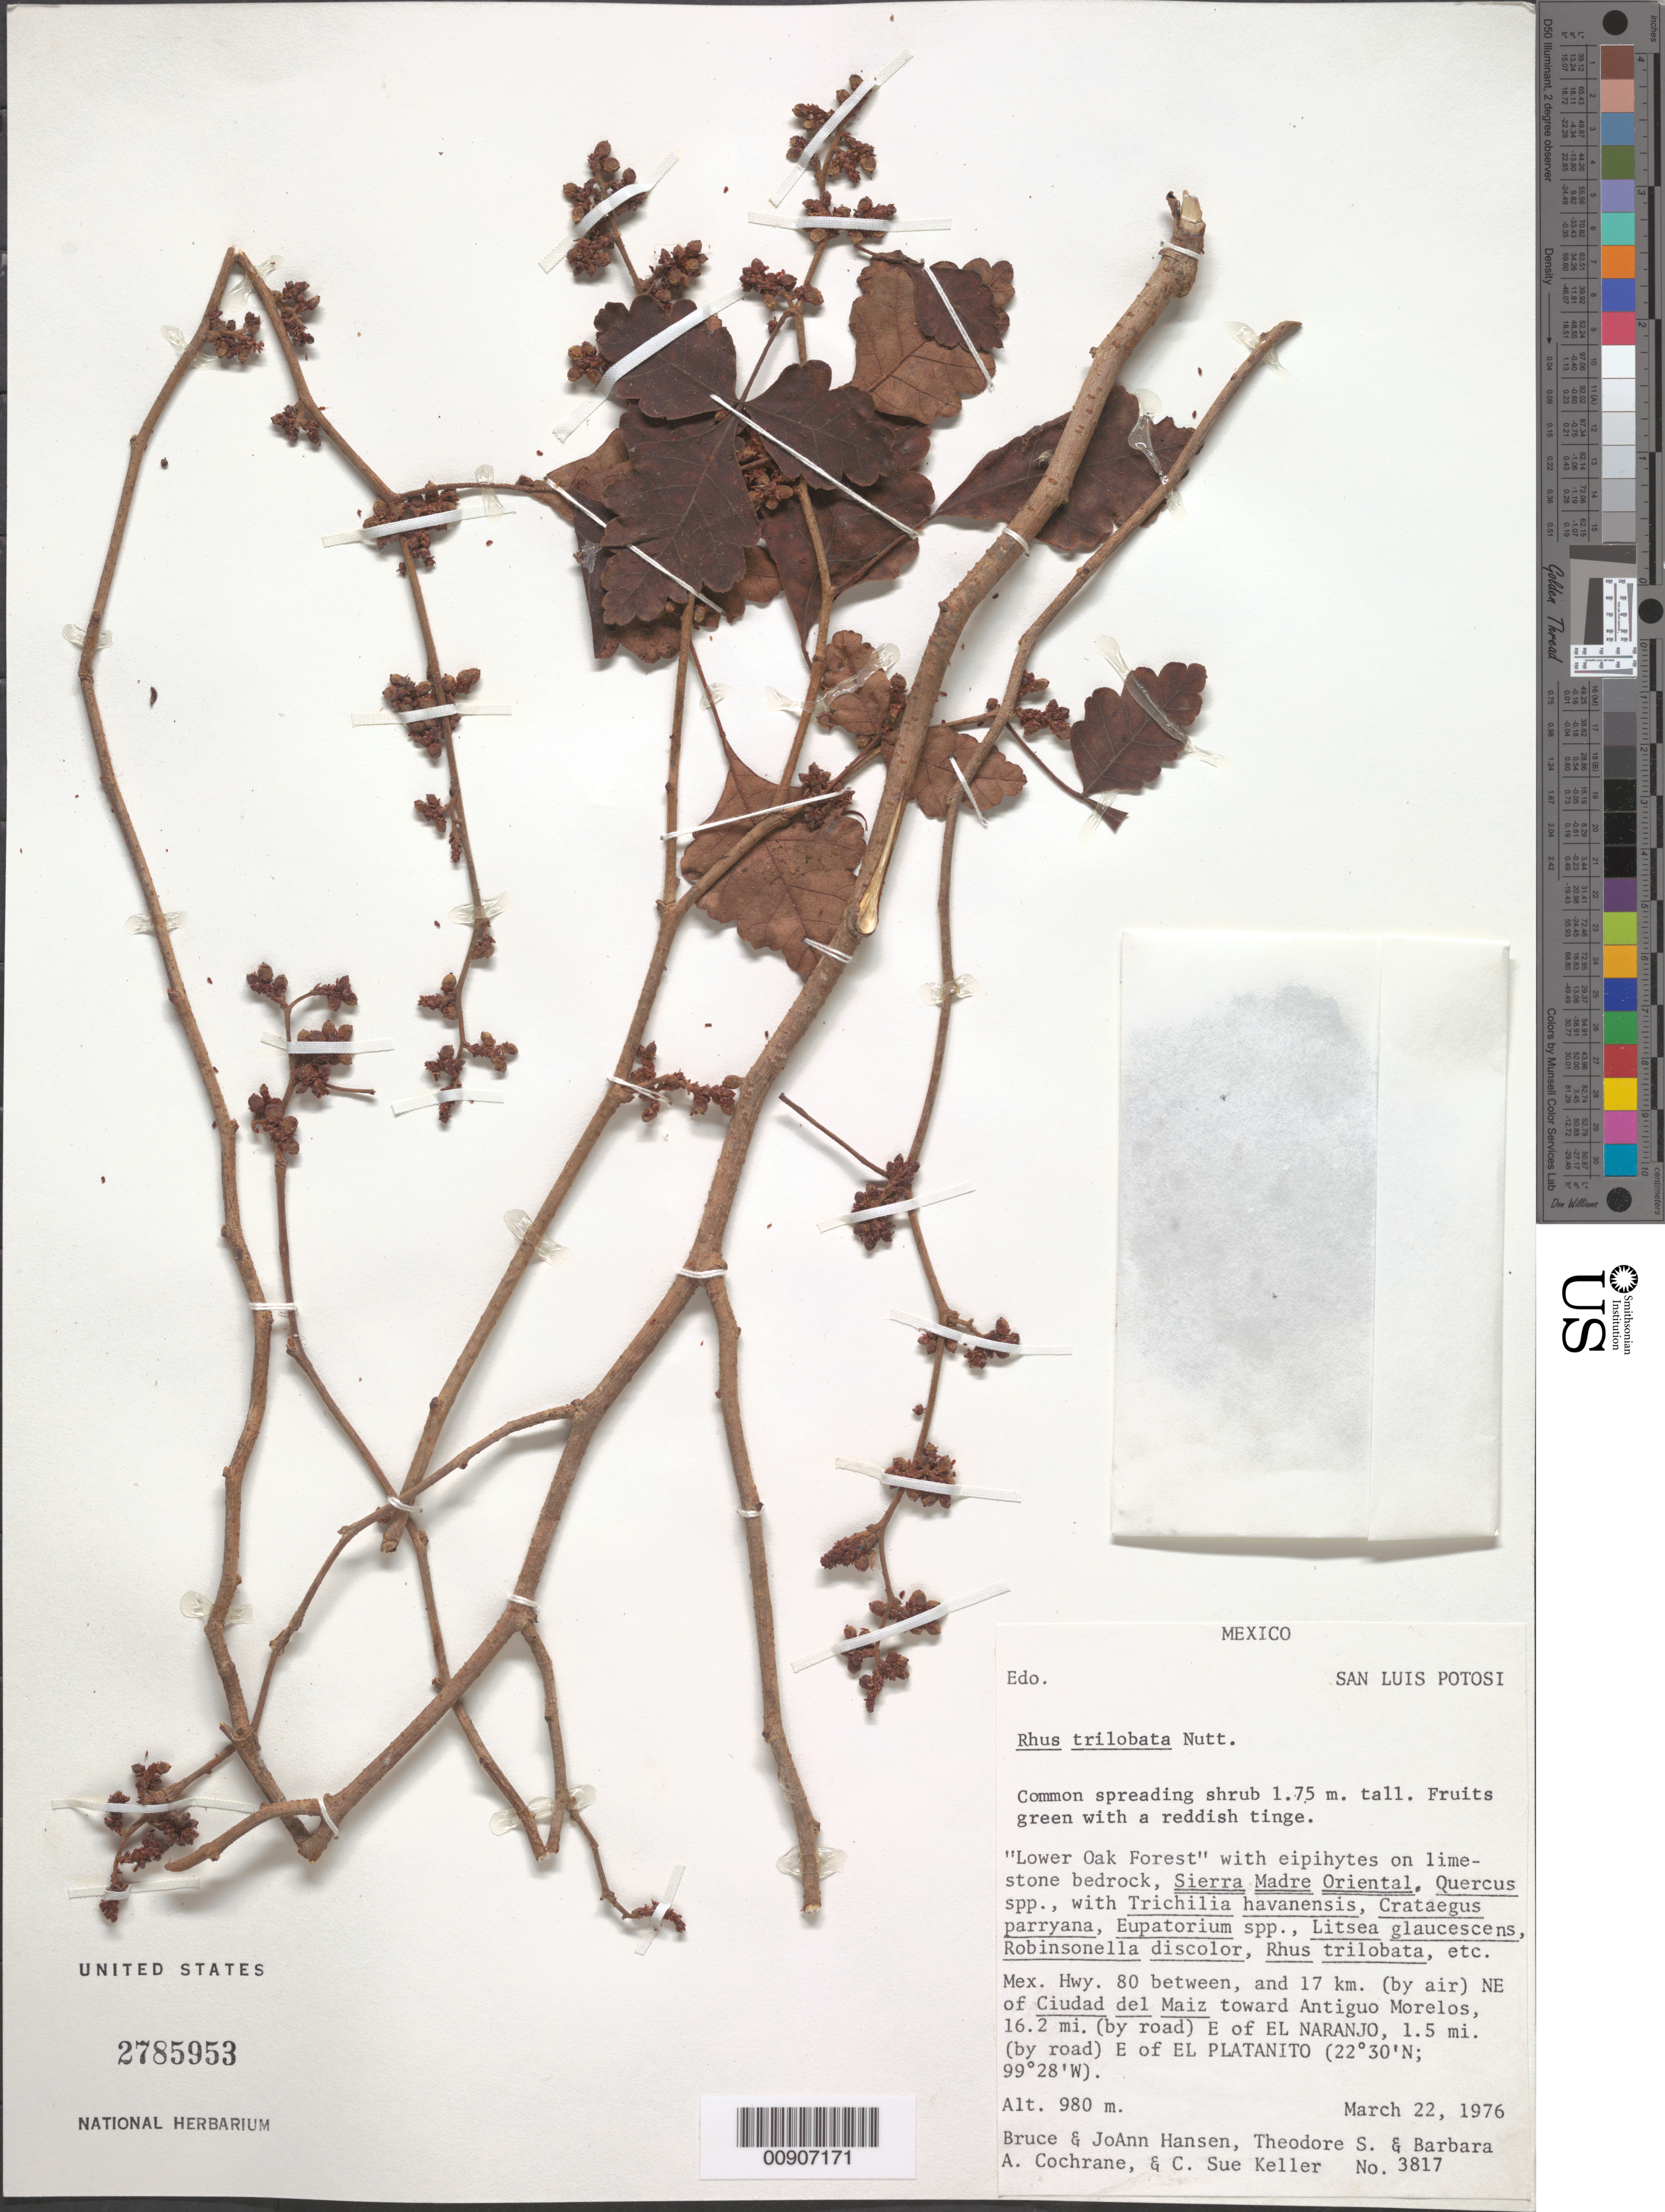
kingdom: Plantae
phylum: Tracheophyta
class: Magnoliopsida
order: Sapindales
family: Anacardiaceae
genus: Rhus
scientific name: Rhus trilobata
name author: Nutt.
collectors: B. Hansen, J. Hansen, T. Cochrane, B. Cochrane & C. S. Keller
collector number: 3817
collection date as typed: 22 Mar 1976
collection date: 1976-03-22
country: Mexico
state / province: San Luis Potosí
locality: Mex. Hwy. 80 between, and 17 km. (by air) NE of Ciudad del Maíz toward Antiguo Morelos, 16.2 mi. (by road) E of El Naranjo, 1.5 mi. (by road) E of El Platanito. Sierra Madre Oriental. San Luis Potosí.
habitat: Lower oak forest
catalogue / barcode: US 2785953